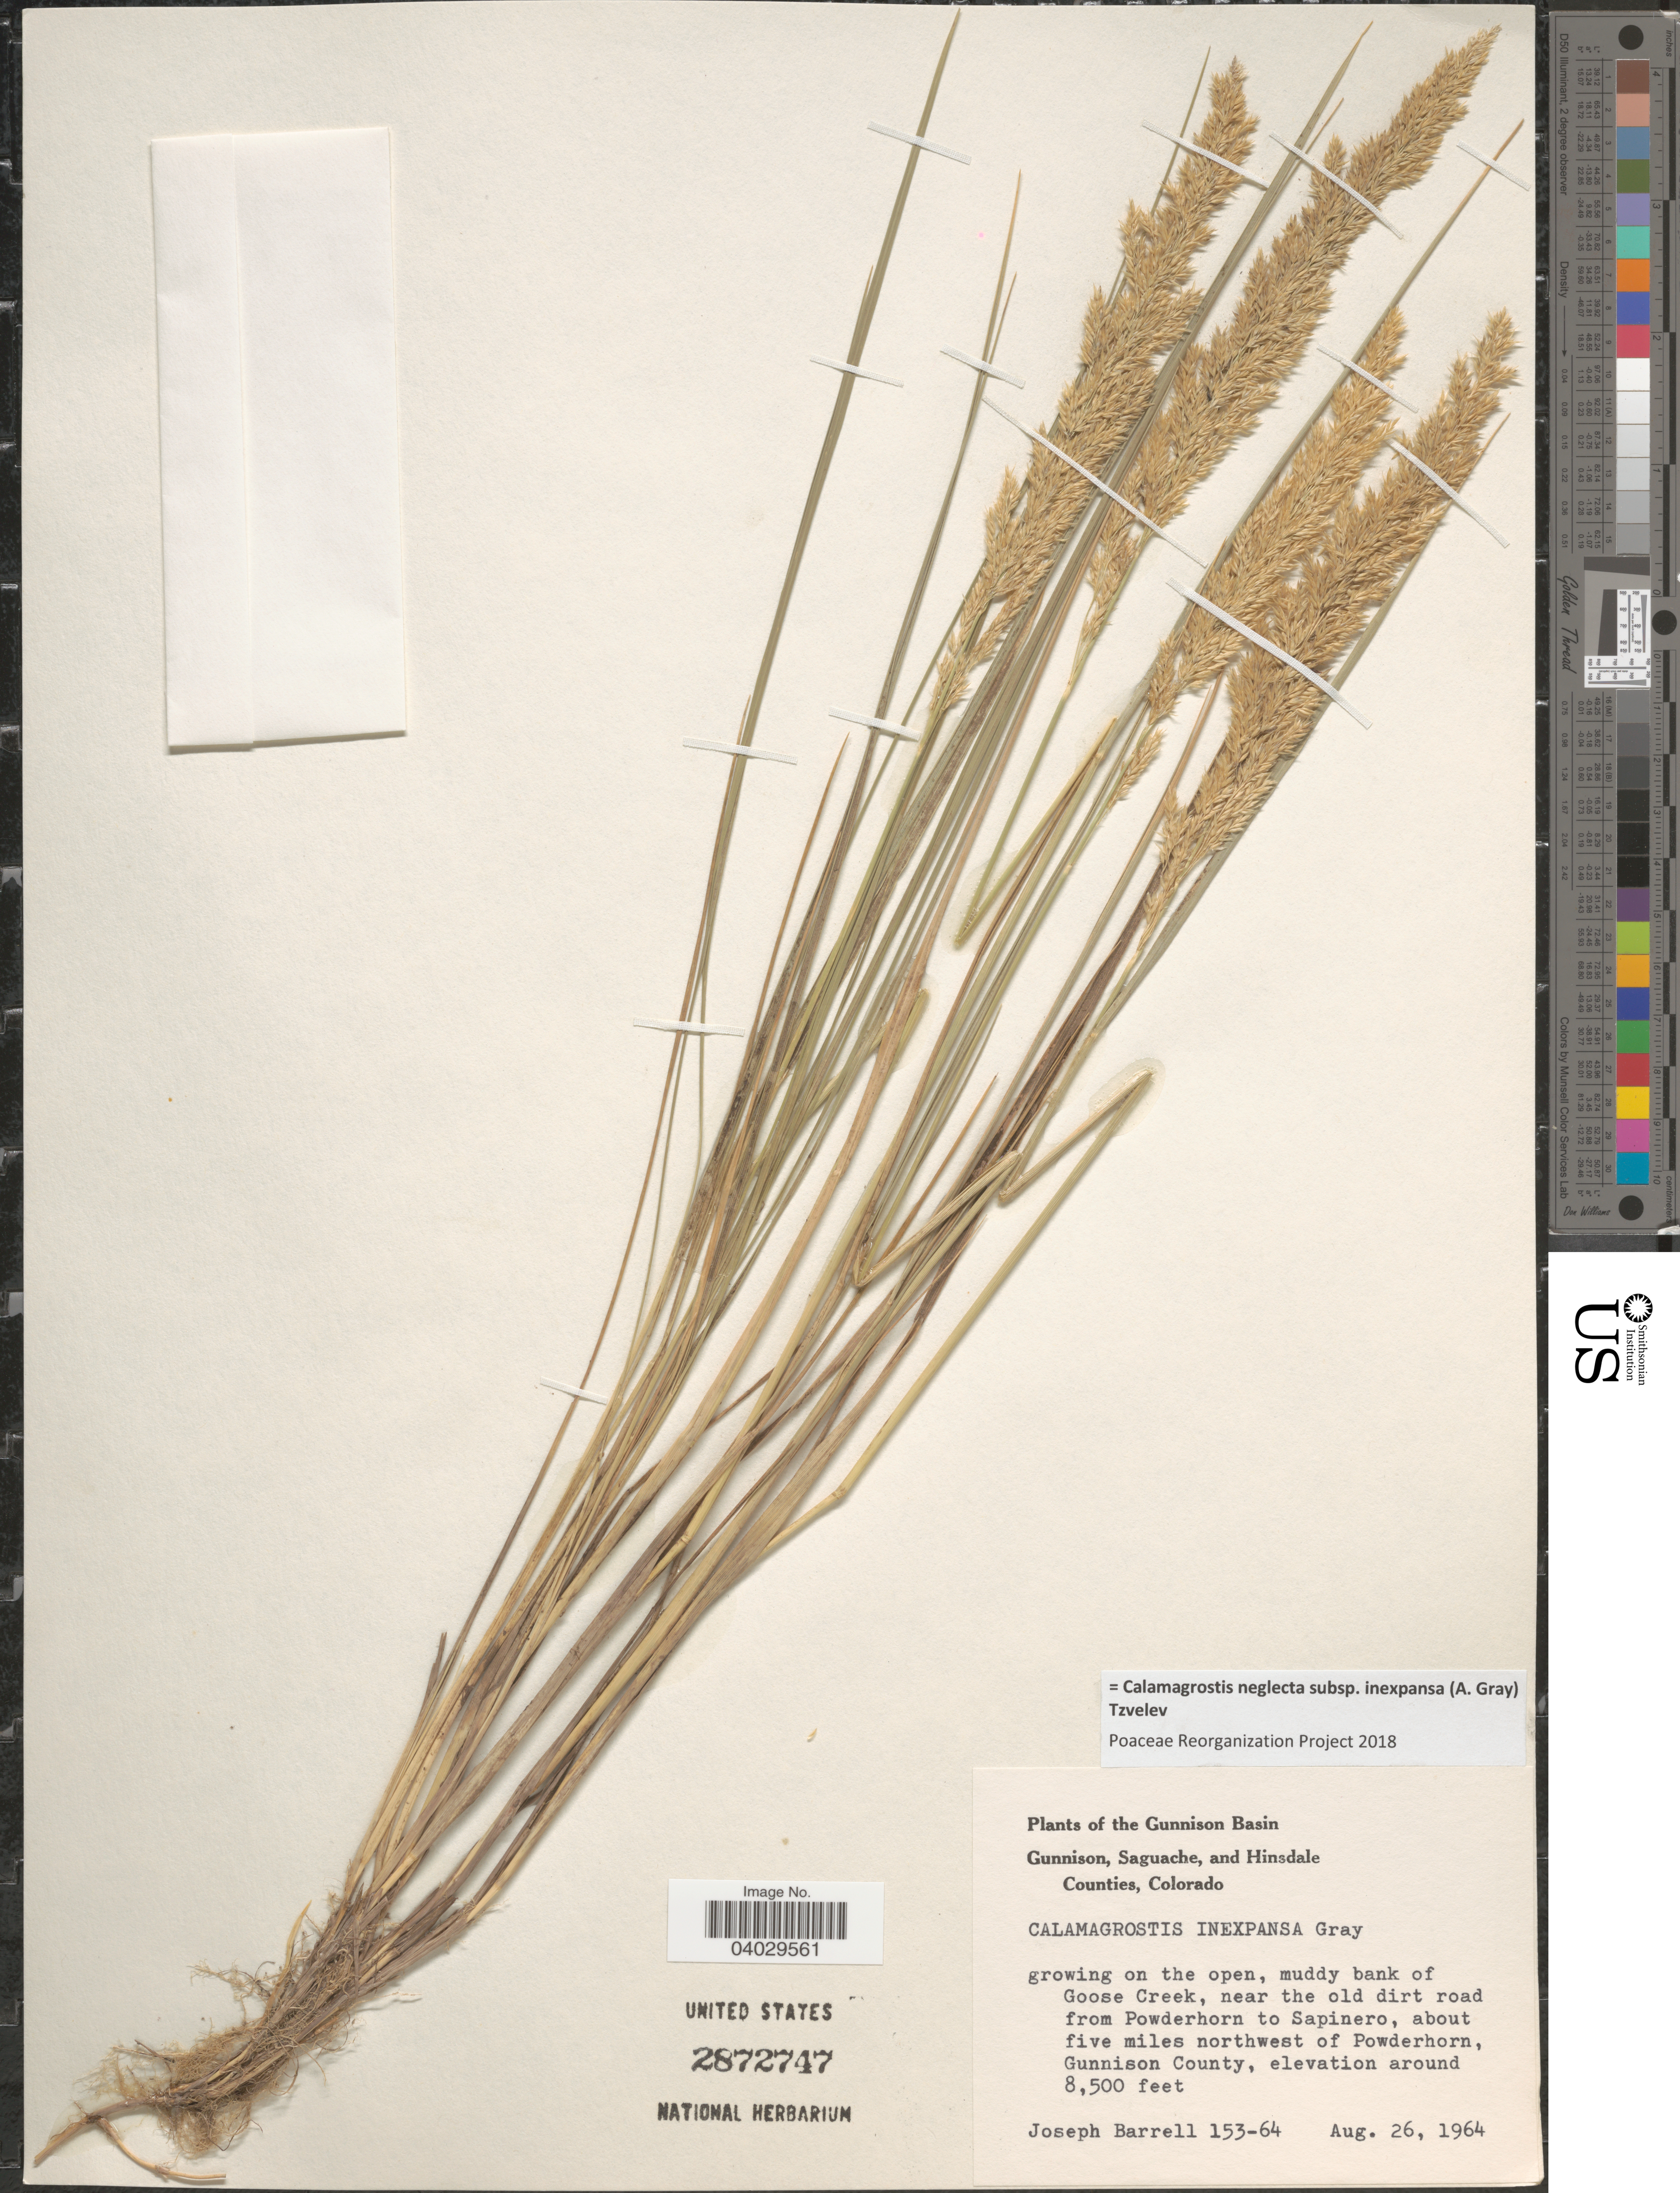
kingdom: Plantae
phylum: Tracheophyta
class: Liliopsida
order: Poales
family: Poaceae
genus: Calamagrostis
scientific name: Calamagrostis neglecta subsp. inexpansa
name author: (A. Gray) Tzvelev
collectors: J. Barrell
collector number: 153-64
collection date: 1964-08-26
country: United States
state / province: Colorado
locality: The Gunnison Basin. Muddy bank of Goose Creek, near the old dirt road from Powderhorn to Sapinero, about five miles northwest of Powederhorn, Gunnison County.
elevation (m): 2591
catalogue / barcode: US 2872747